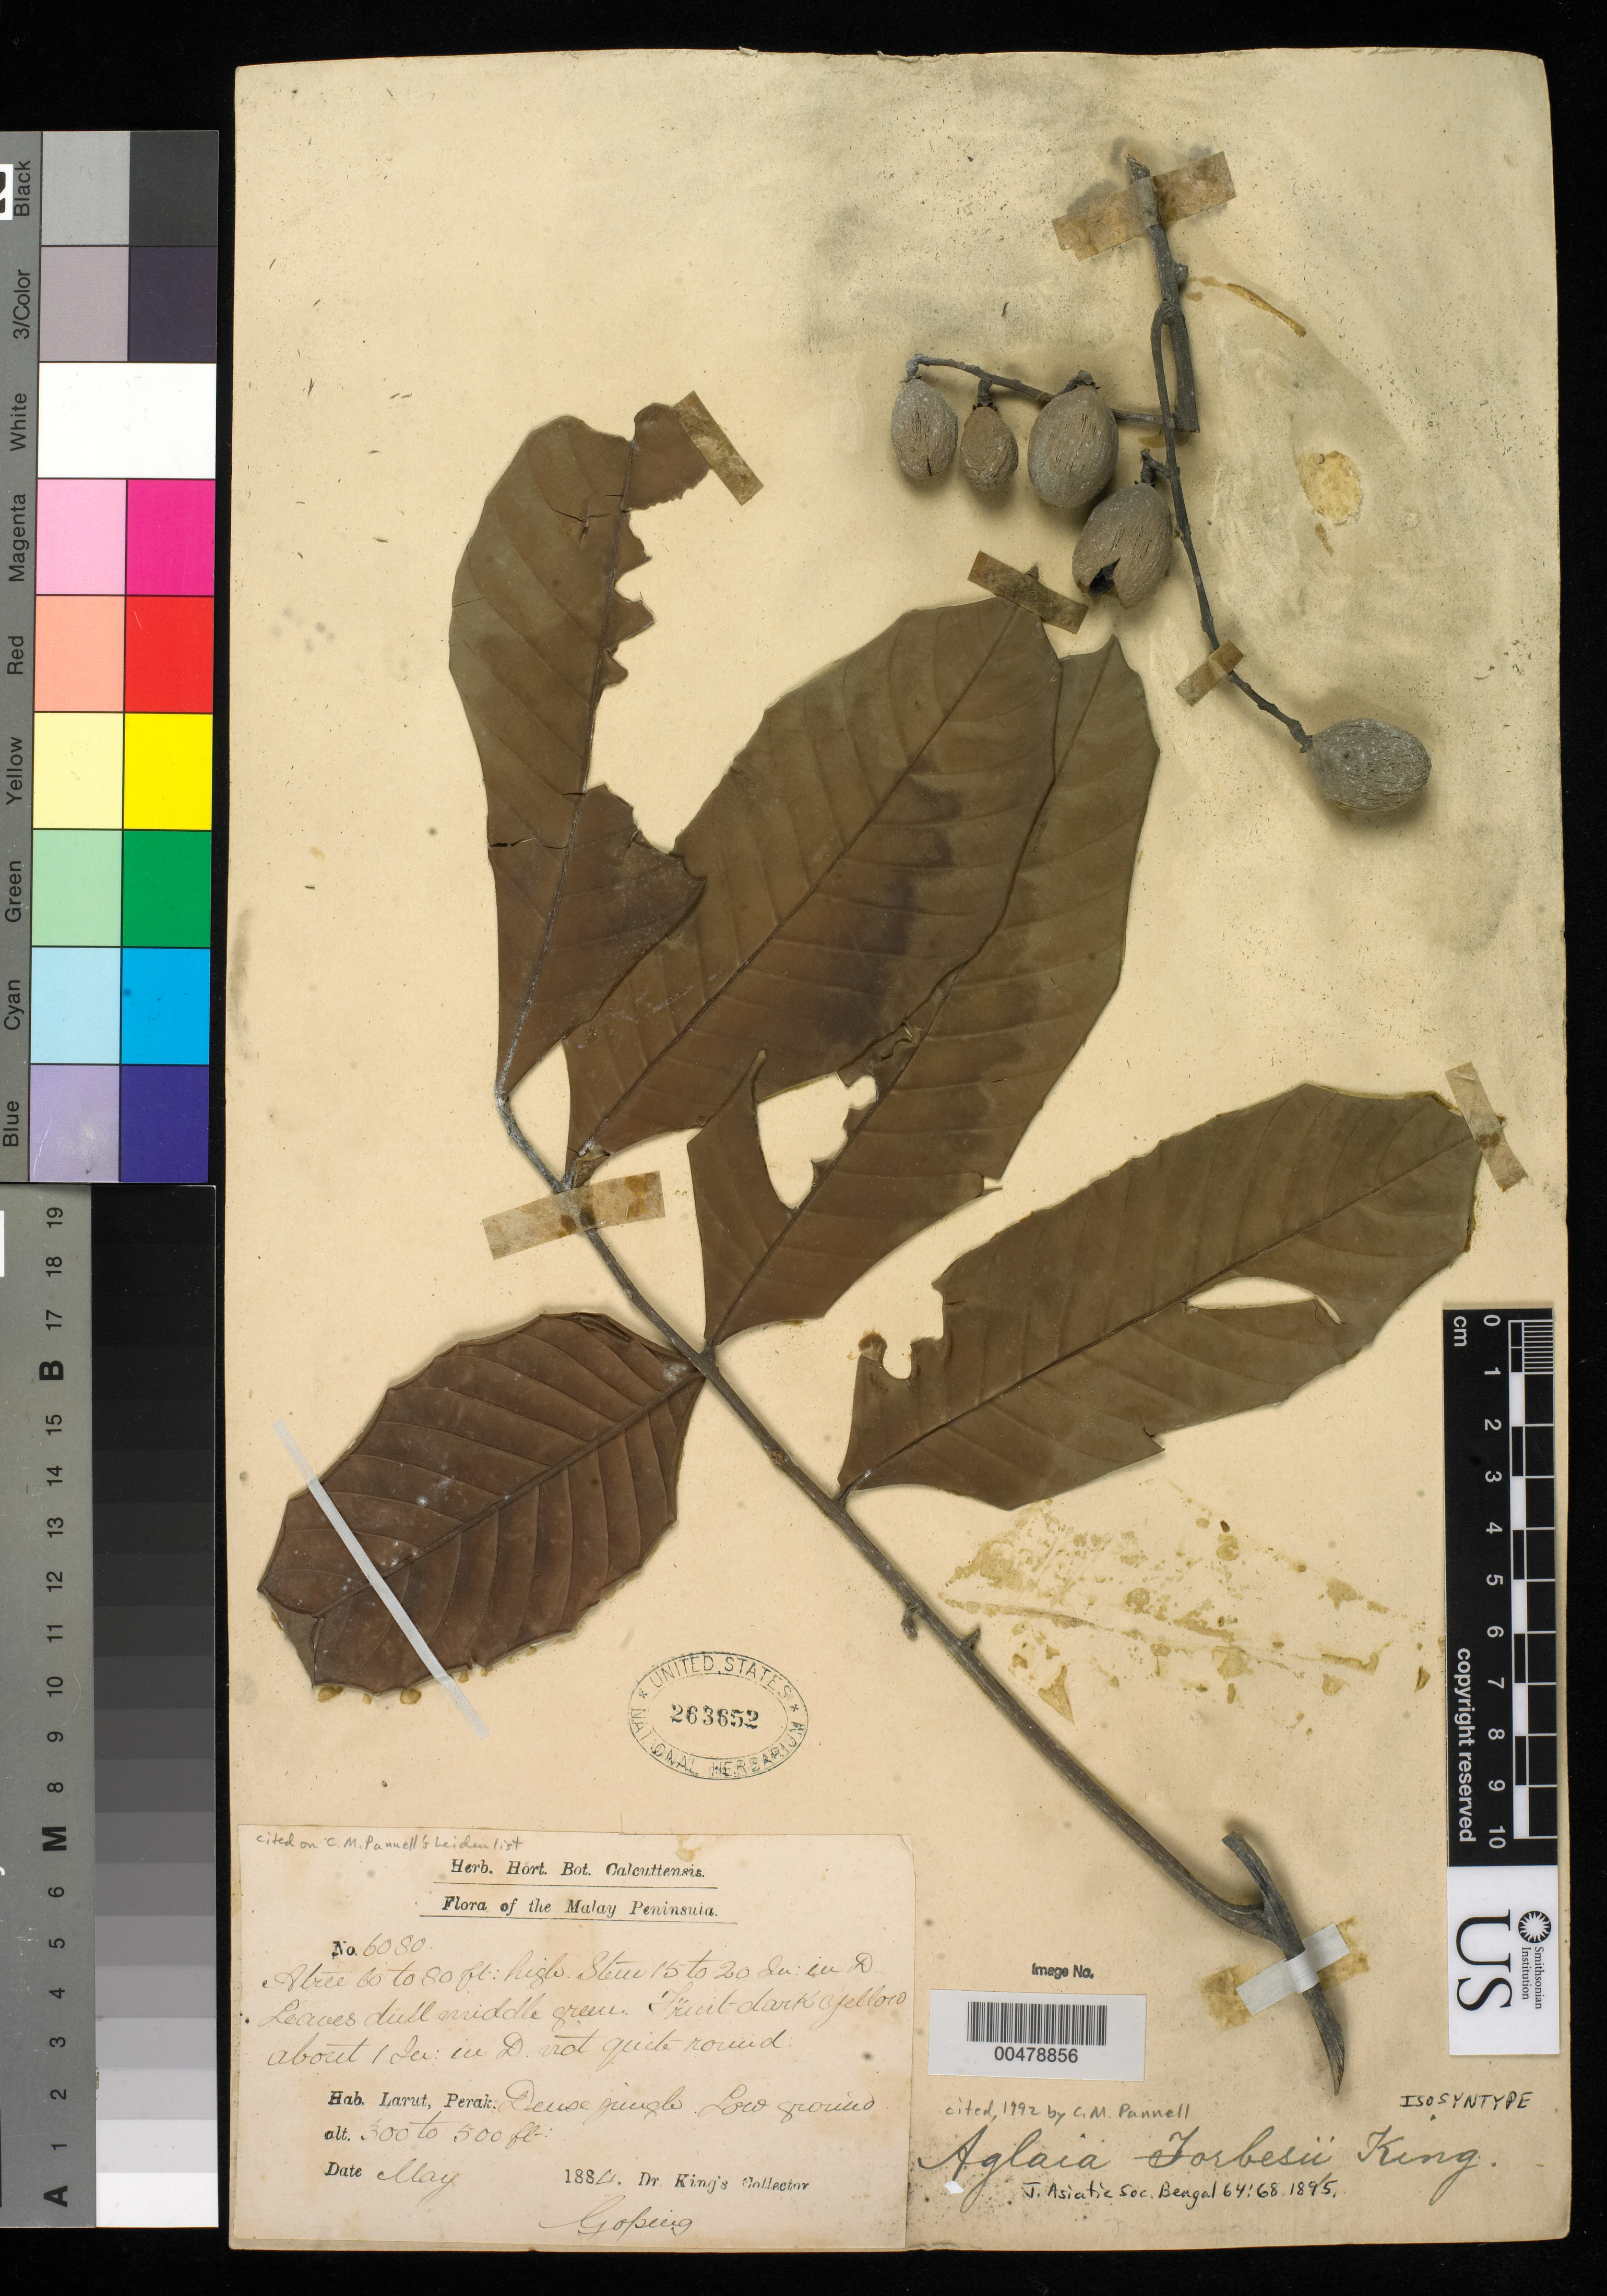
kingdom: Plantae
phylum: Tracheophyta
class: Magnoliopsida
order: Sapindales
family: Meliaceae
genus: Aglaia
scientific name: Aglaia forbesii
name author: King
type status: Isosyntype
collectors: Dr. King's collector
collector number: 6080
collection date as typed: May 1884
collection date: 1884-05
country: Malaysia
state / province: Perak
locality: Larut. [Malay Peninsula]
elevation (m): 300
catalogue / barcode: US 263652